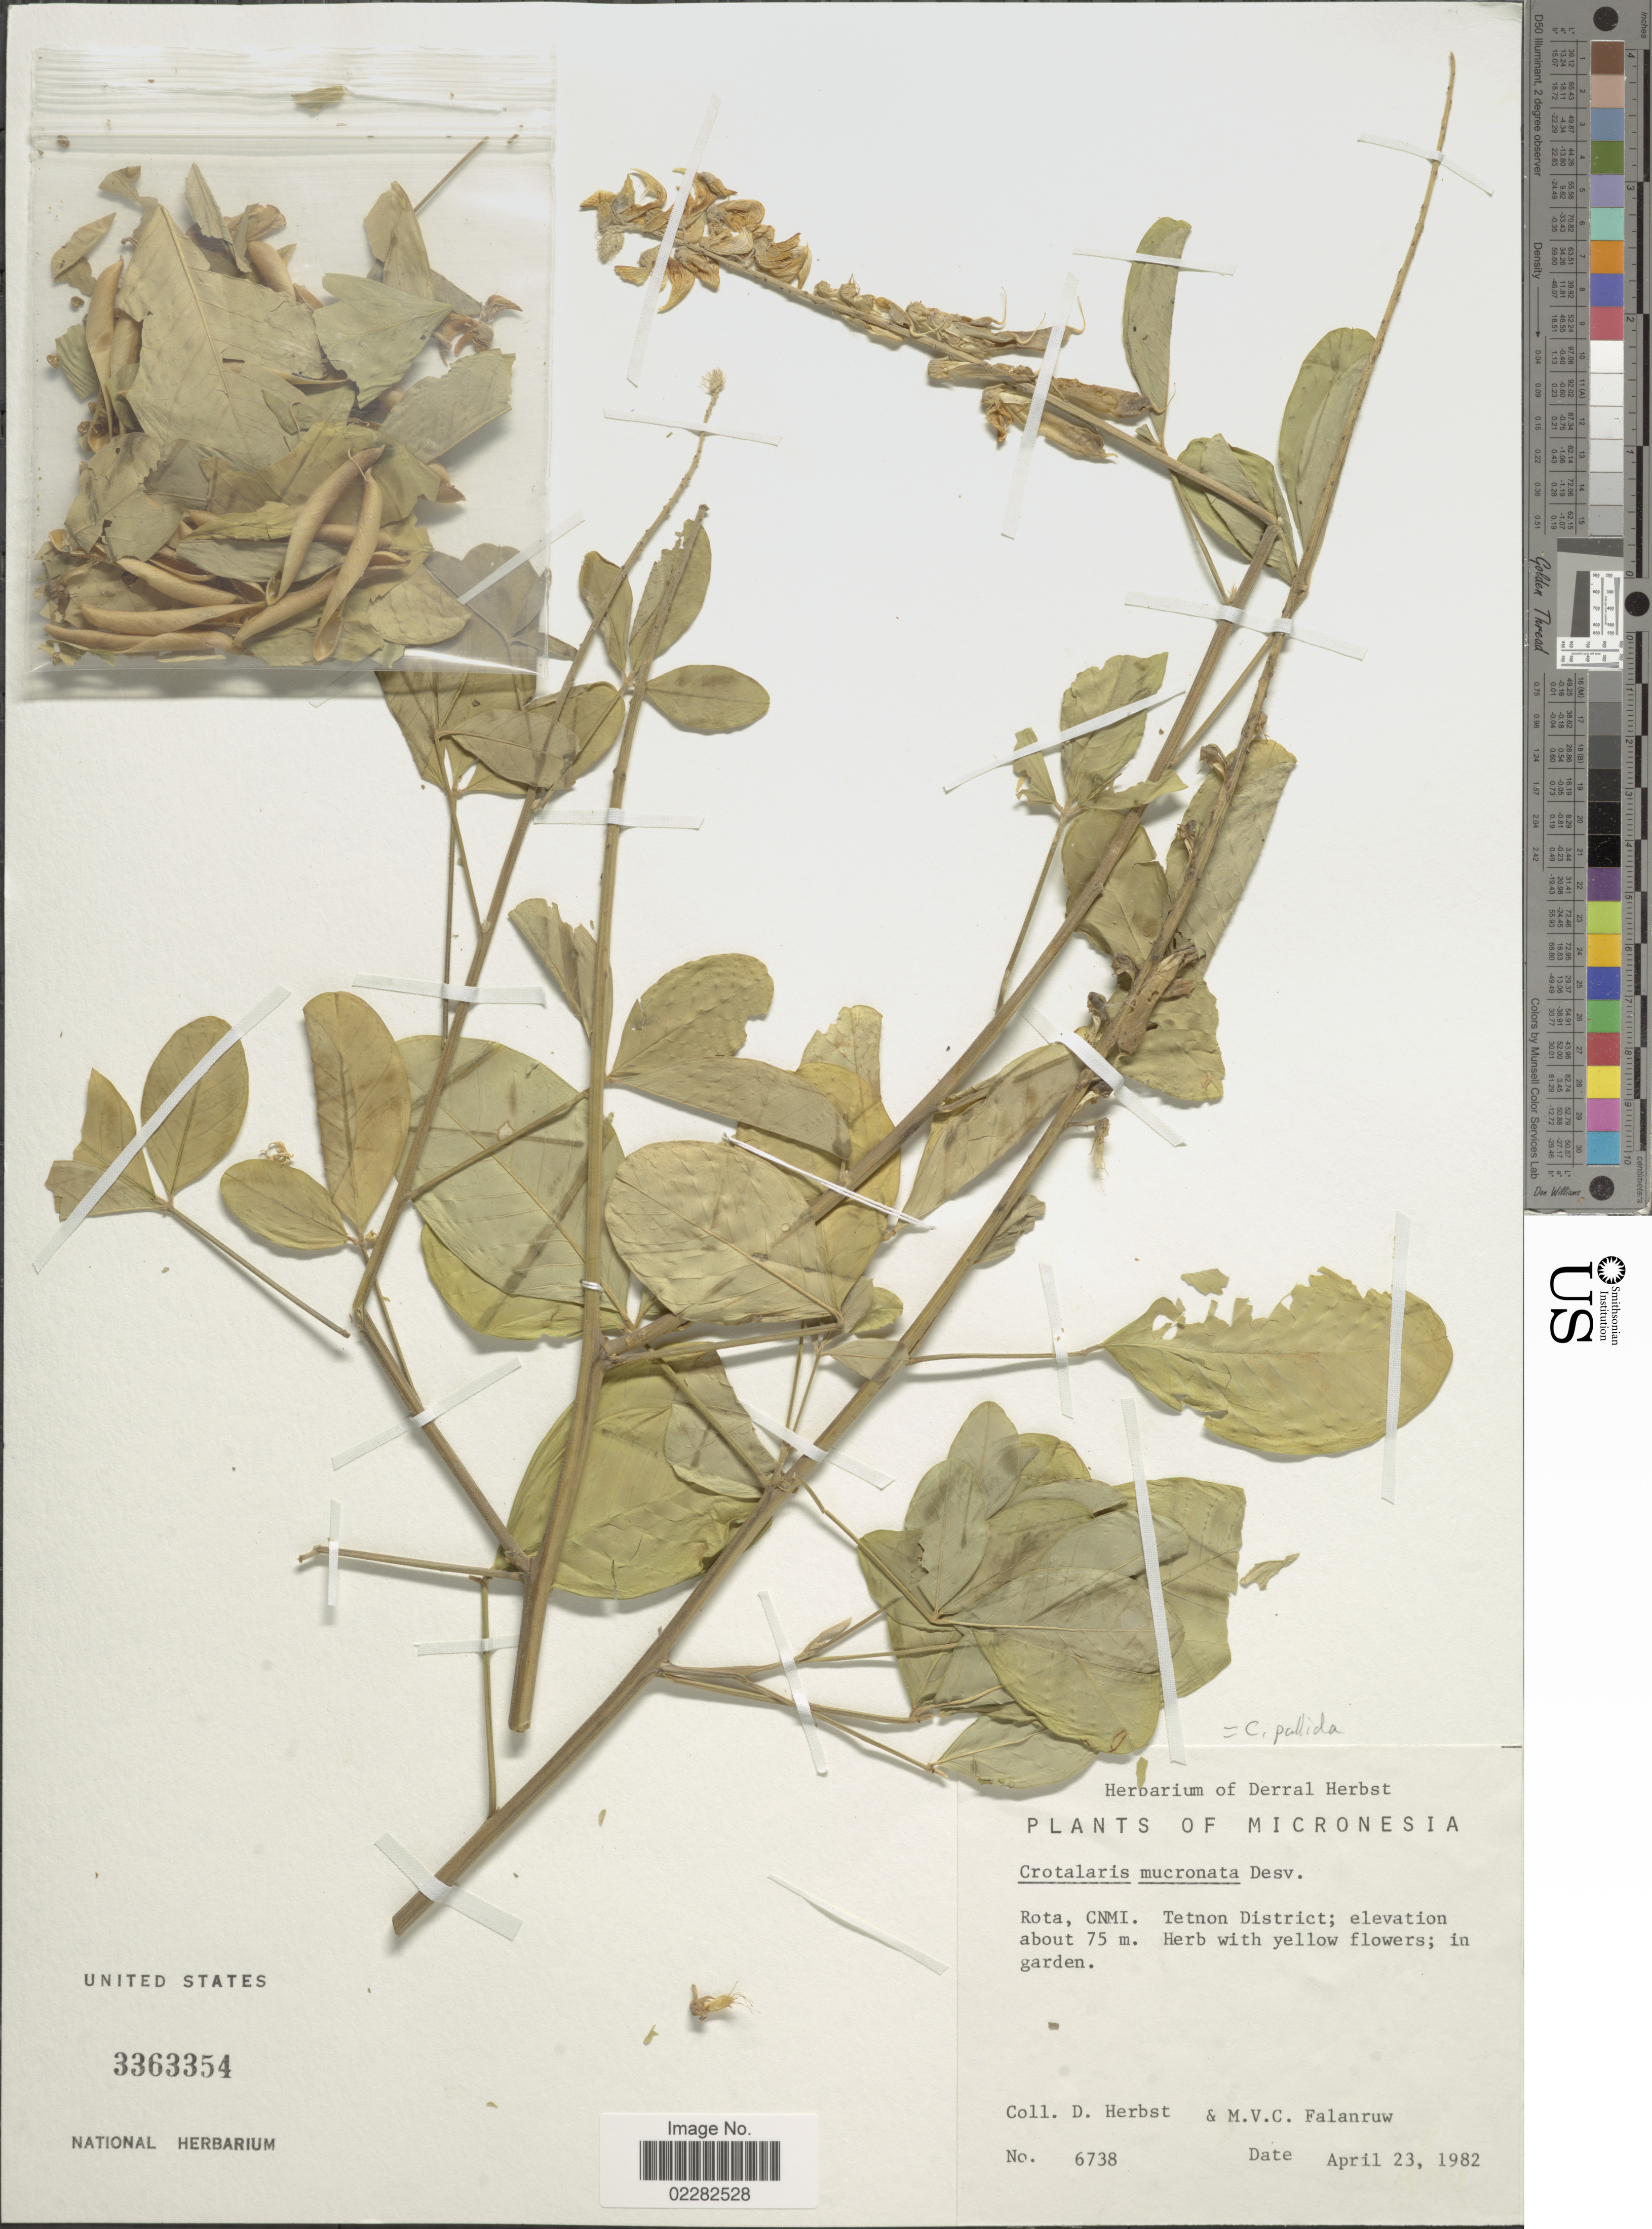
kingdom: Plantae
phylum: Tracheophyta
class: Magnoliopsida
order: Fabales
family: Fabaceae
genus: Crotalaria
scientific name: Crotalaria pallida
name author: Aiton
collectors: D. Herbst & M. V. Falanruw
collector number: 6738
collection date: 1982-04-23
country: Northern Mariana Islands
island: Rota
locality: Rota, CNMI, Tetnon District; in garden.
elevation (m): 75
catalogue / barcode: US 3363354